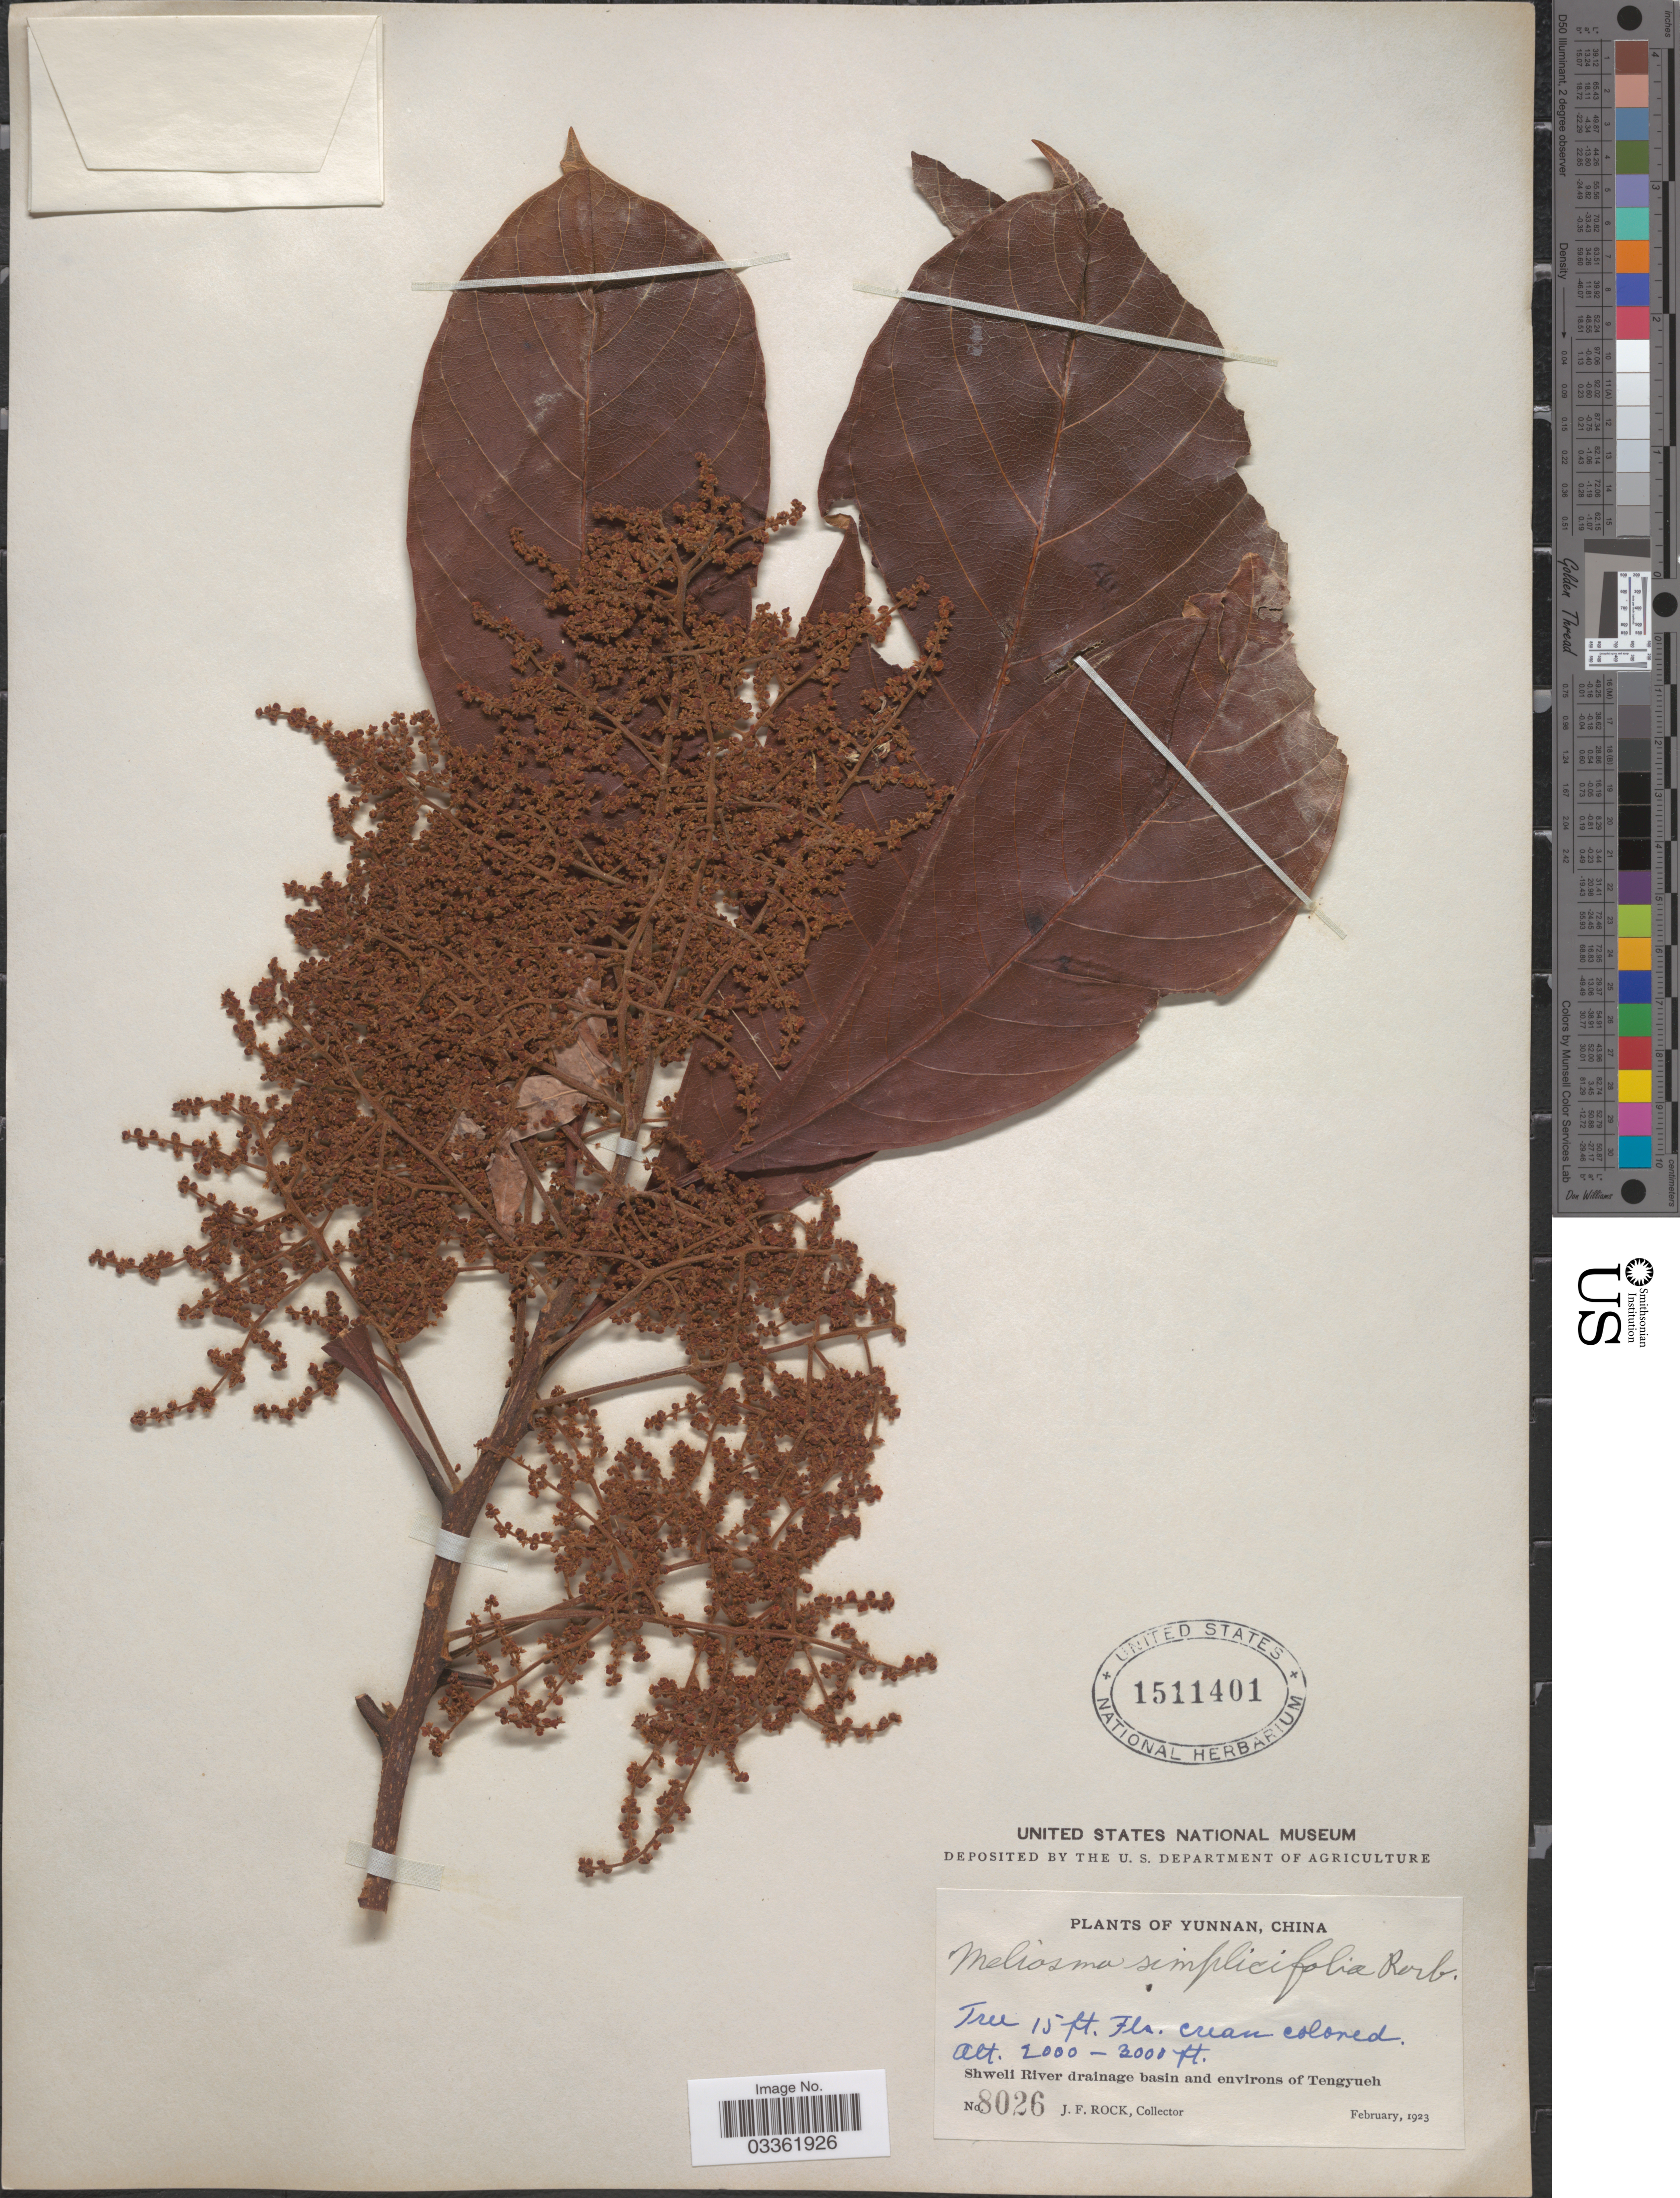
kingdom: Plantae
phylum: Tracheophyta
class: Magnoliopsida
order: Proteales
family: Sabiaceae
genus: Meliosma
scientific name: Meliosma simplicifolia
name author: (Roxb.) Walp.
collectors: J. Rock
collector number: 8026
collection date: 1923-02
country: China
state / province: Yunnan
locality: Shweli River drainage basin and environs of Tengyueh.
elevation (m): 610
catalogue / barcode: US 1511401